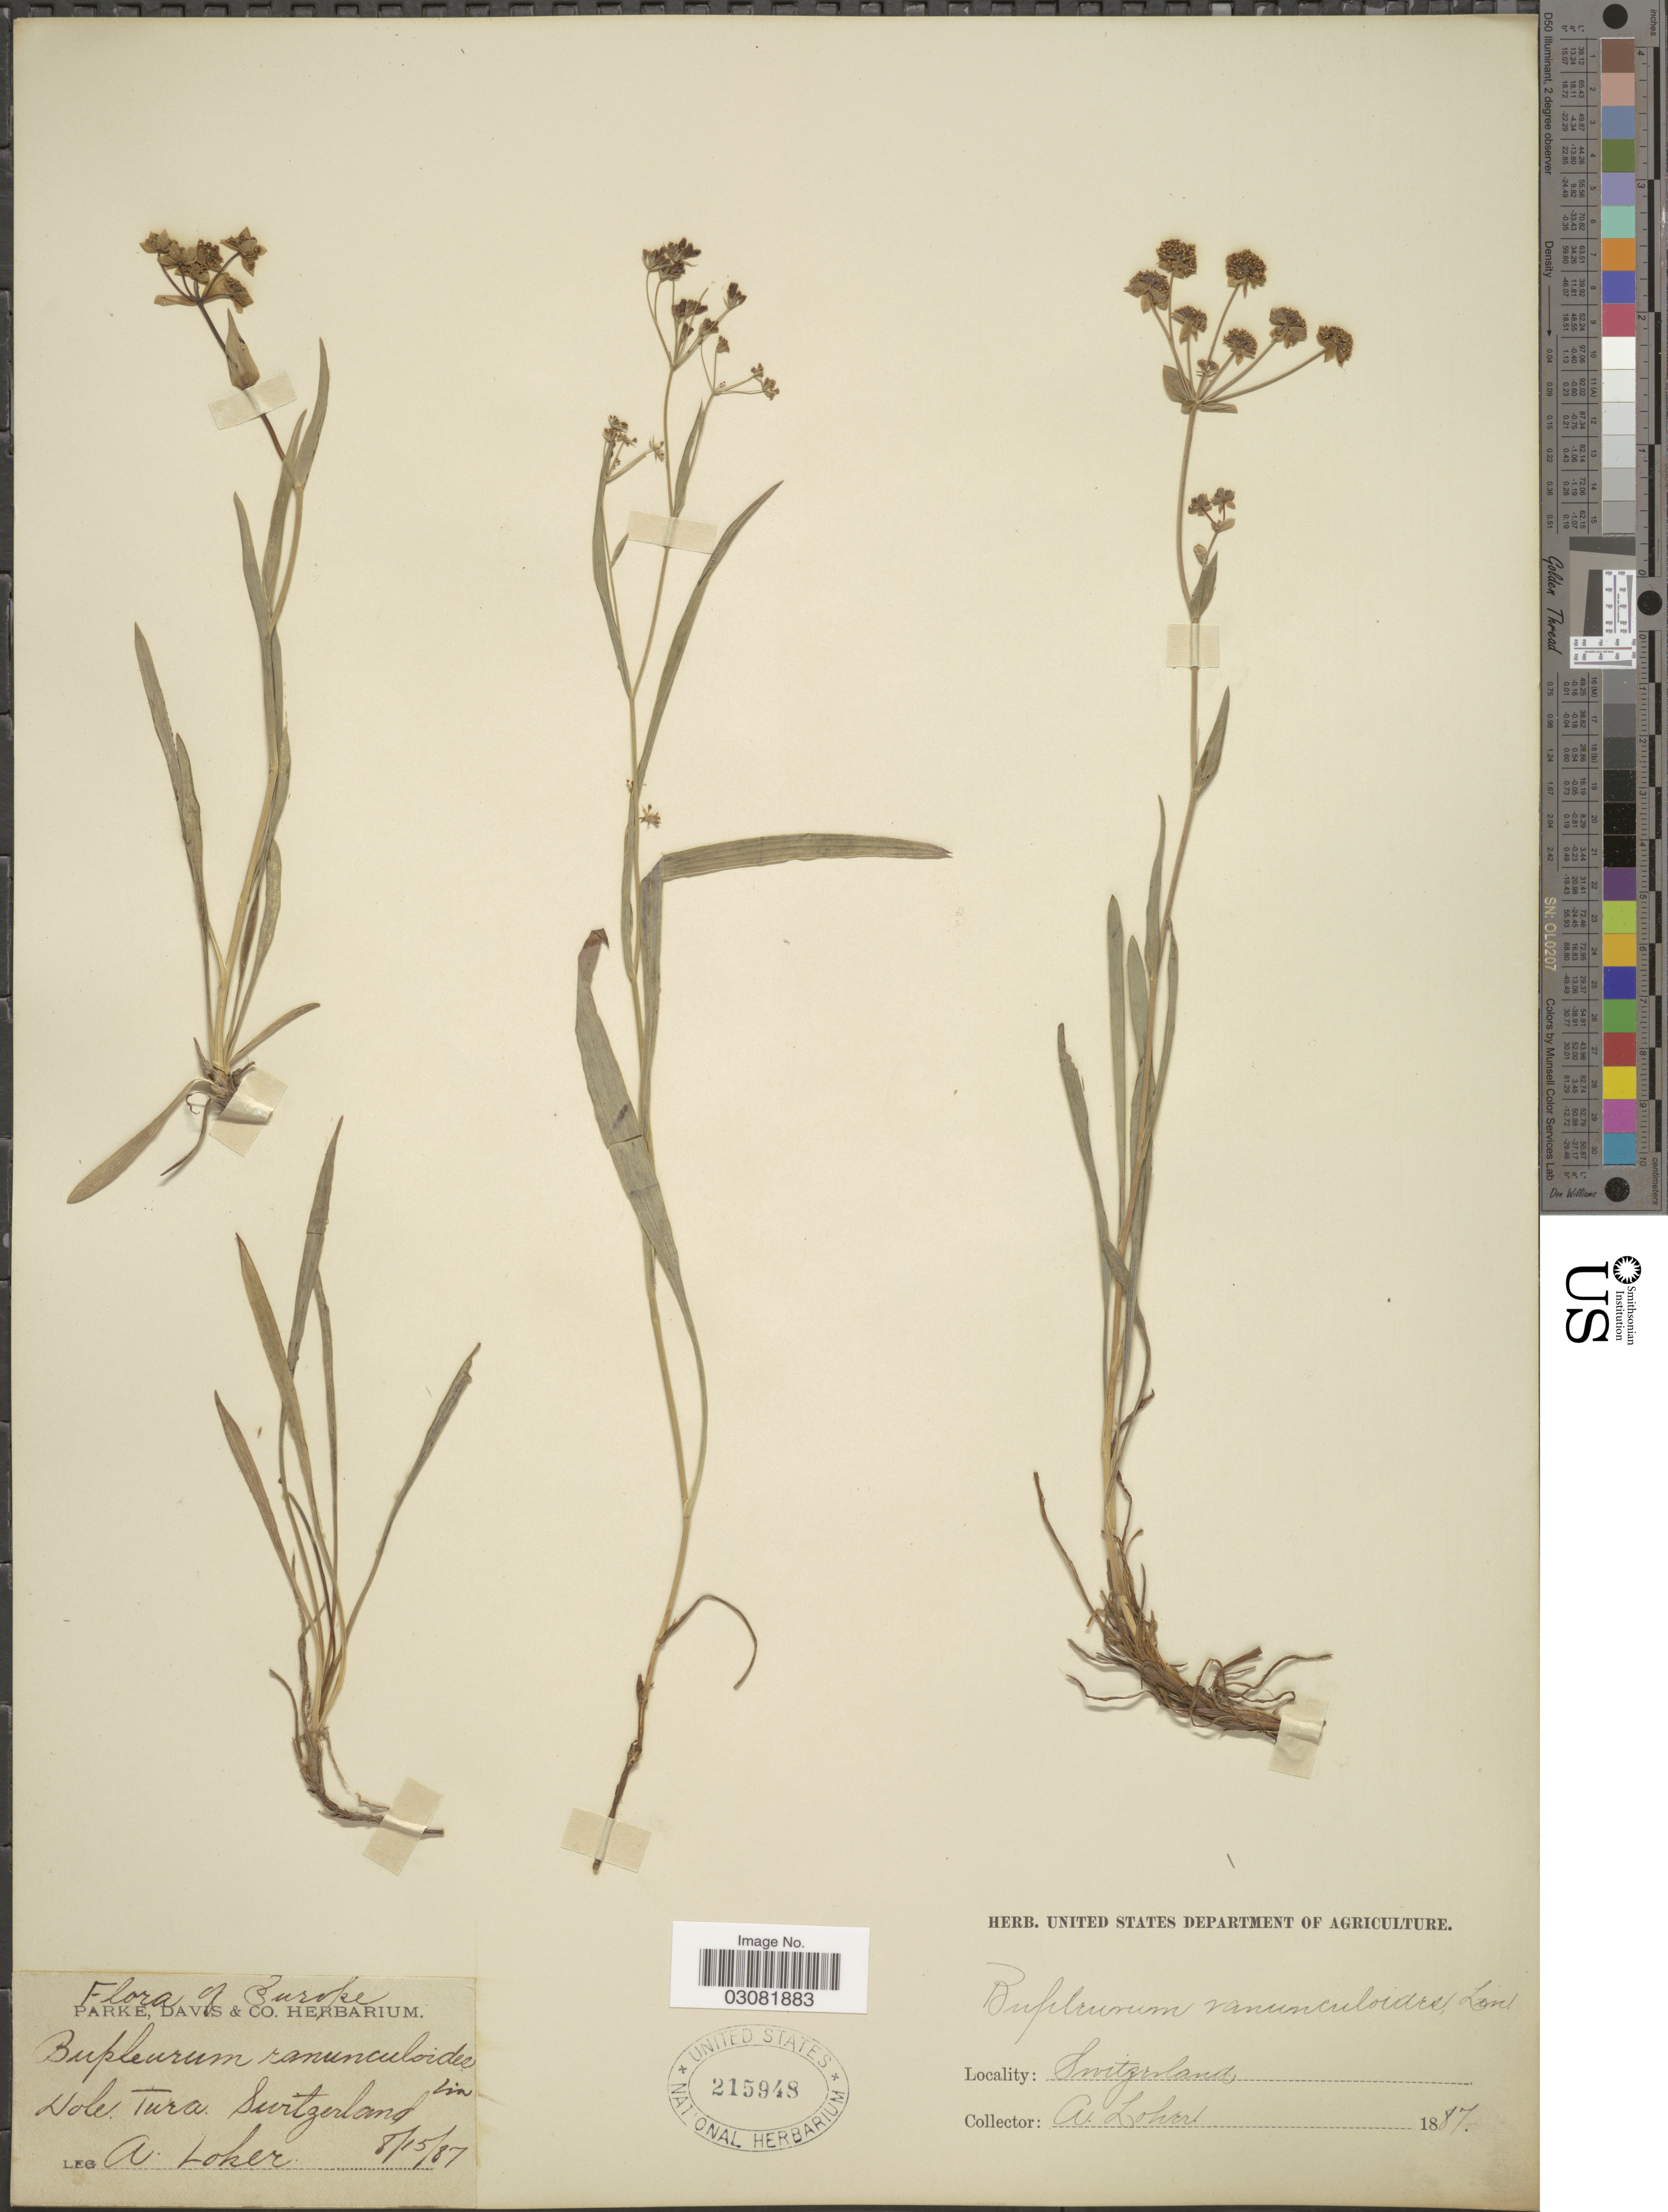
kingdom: Plantae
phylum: Tracheophyta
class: Magnoliopsida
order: Apiales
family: Apiaceae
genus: Bupleurum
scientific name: Bupleurum ranunculoides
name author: L.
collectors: A. Loher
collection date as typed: Transcribed d/m/y: 15/8/87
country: Switzerland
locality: Dole. Tura.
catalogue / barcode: US 215948